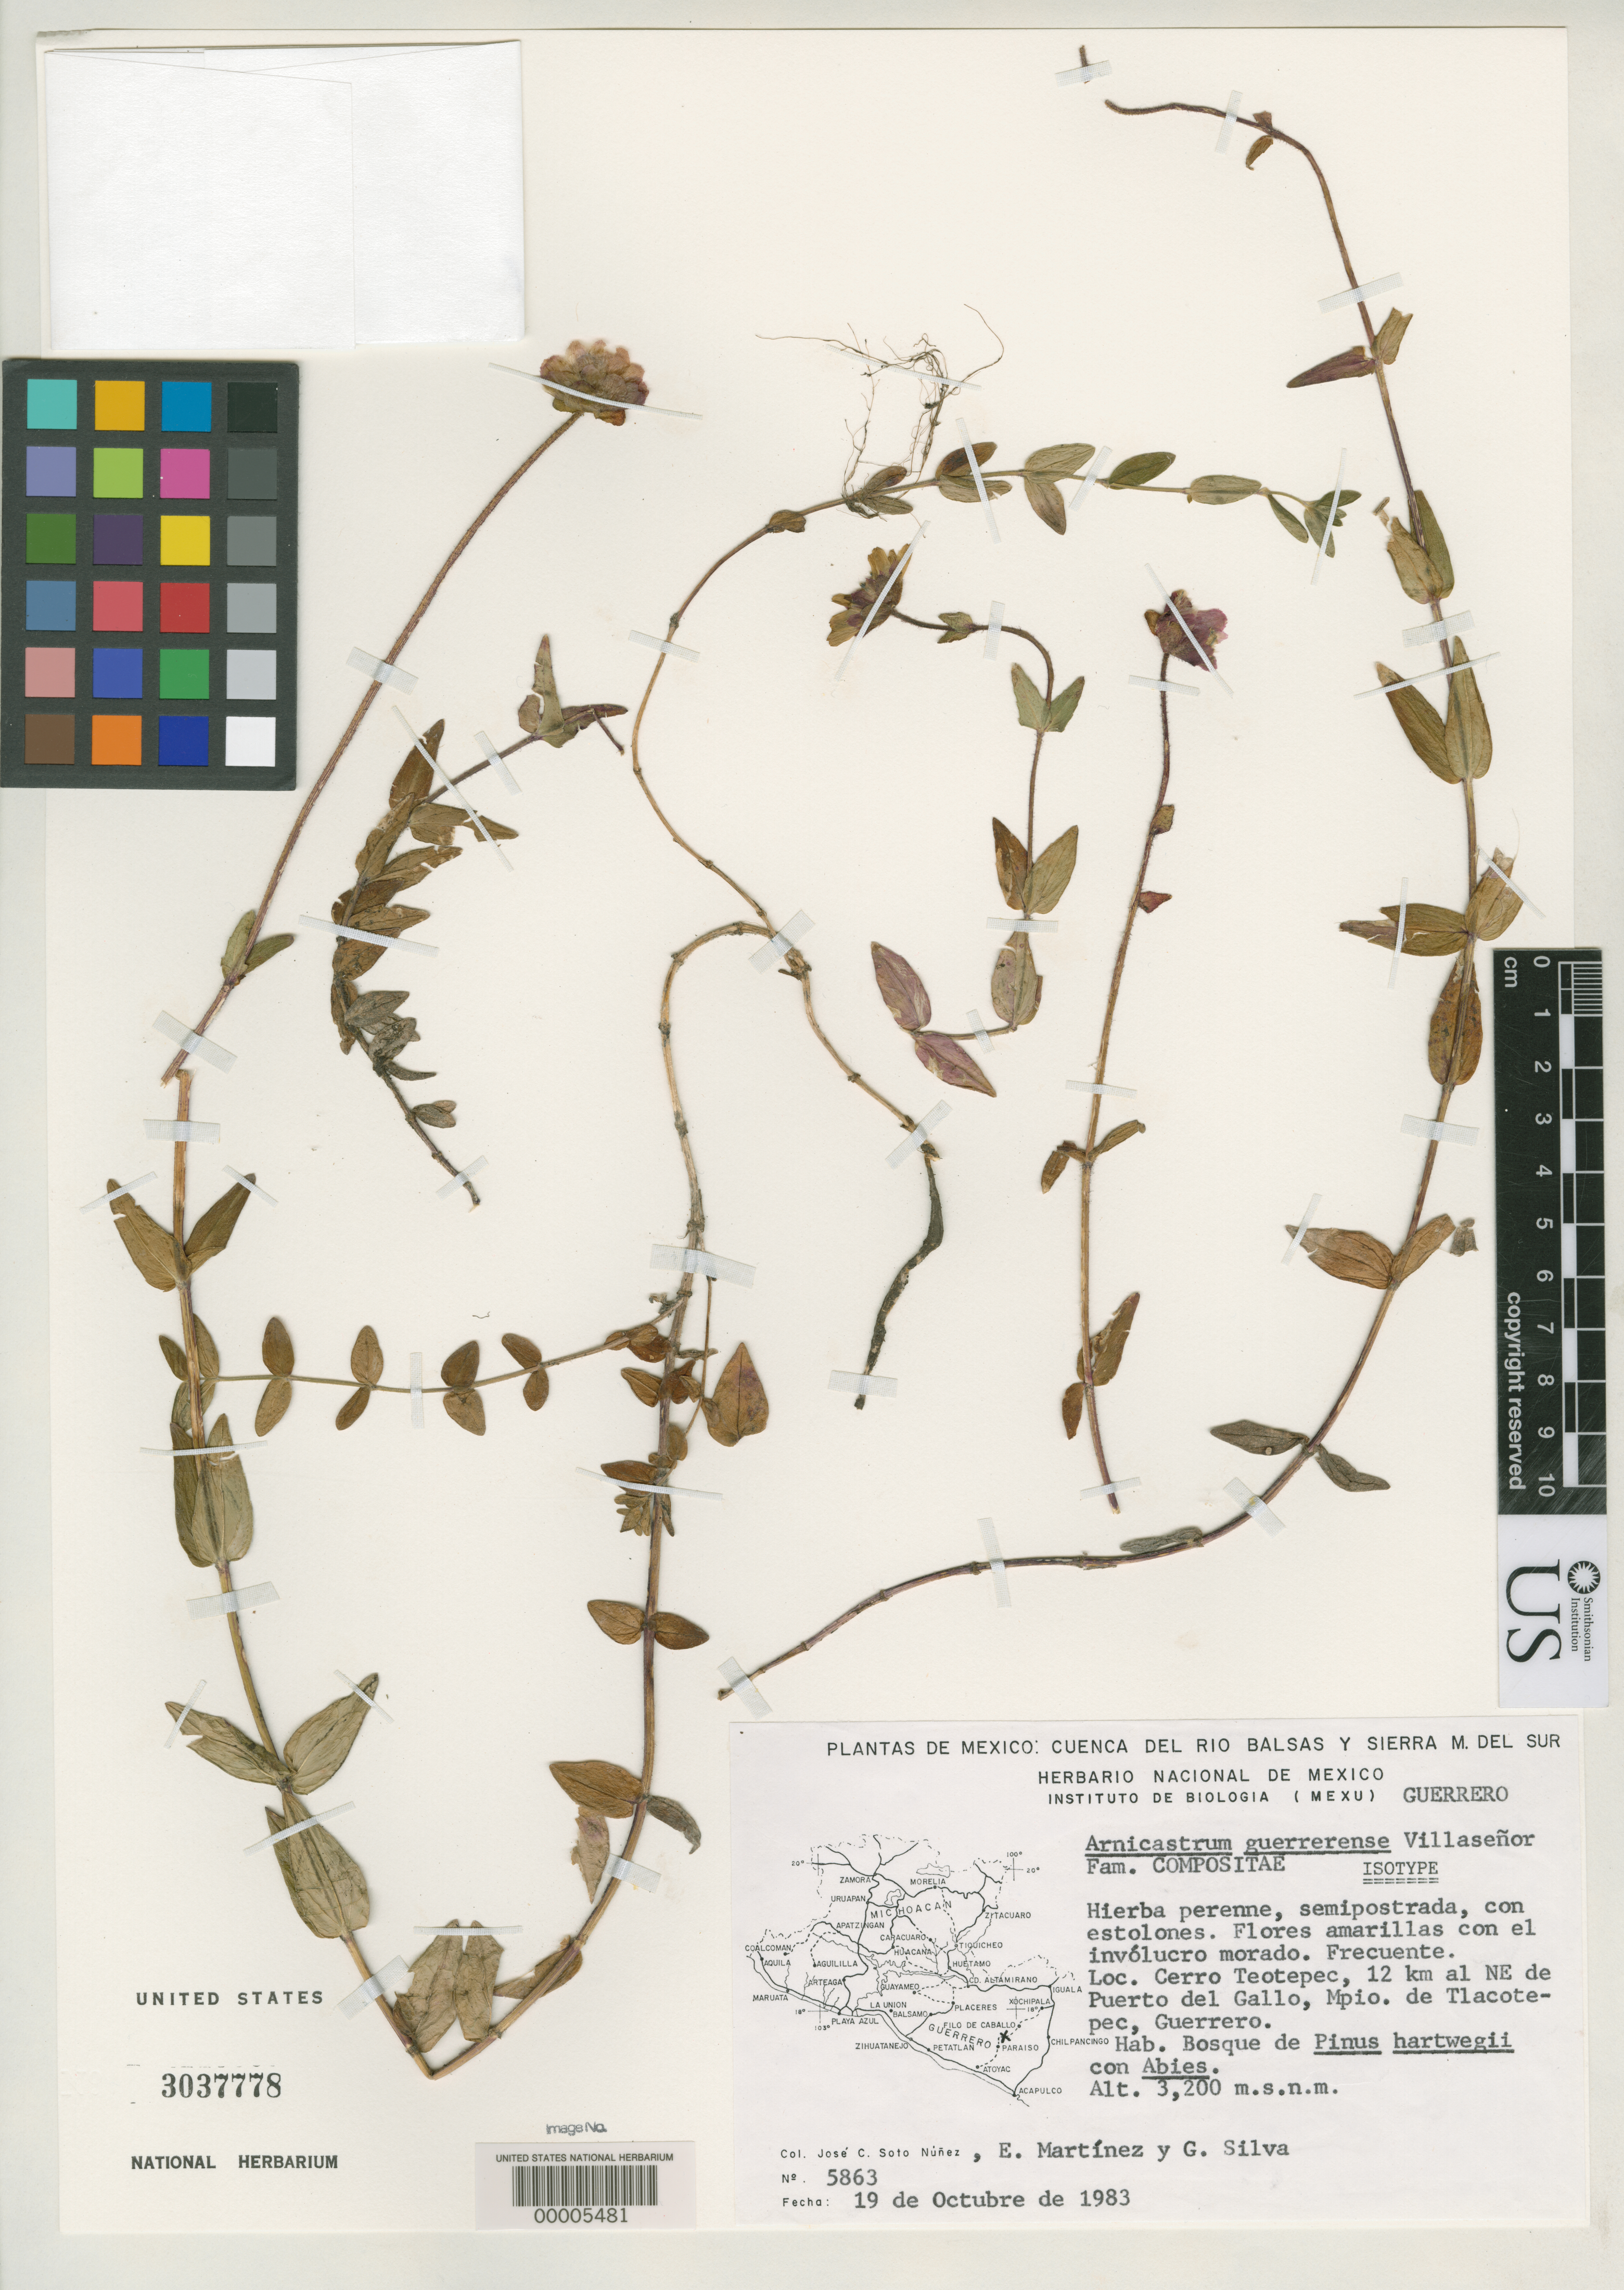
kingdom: Plantae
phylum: Tracheophyta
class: Magnoliopsida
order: Asterales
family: Asteraceae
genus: Arnicastrum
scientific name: Arnicastrum guerrerense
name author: Villaseñor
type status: Isotype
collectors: J. C. Sota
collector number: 5863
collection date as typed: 19 Oct 1983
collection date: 1983-10-19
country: Mexico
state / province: Guerrero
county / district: Tlacotepec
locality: Cerro Teotepec, 12 km NE of Puerto de Gallo.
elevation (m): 3200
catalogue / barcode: US 3037778